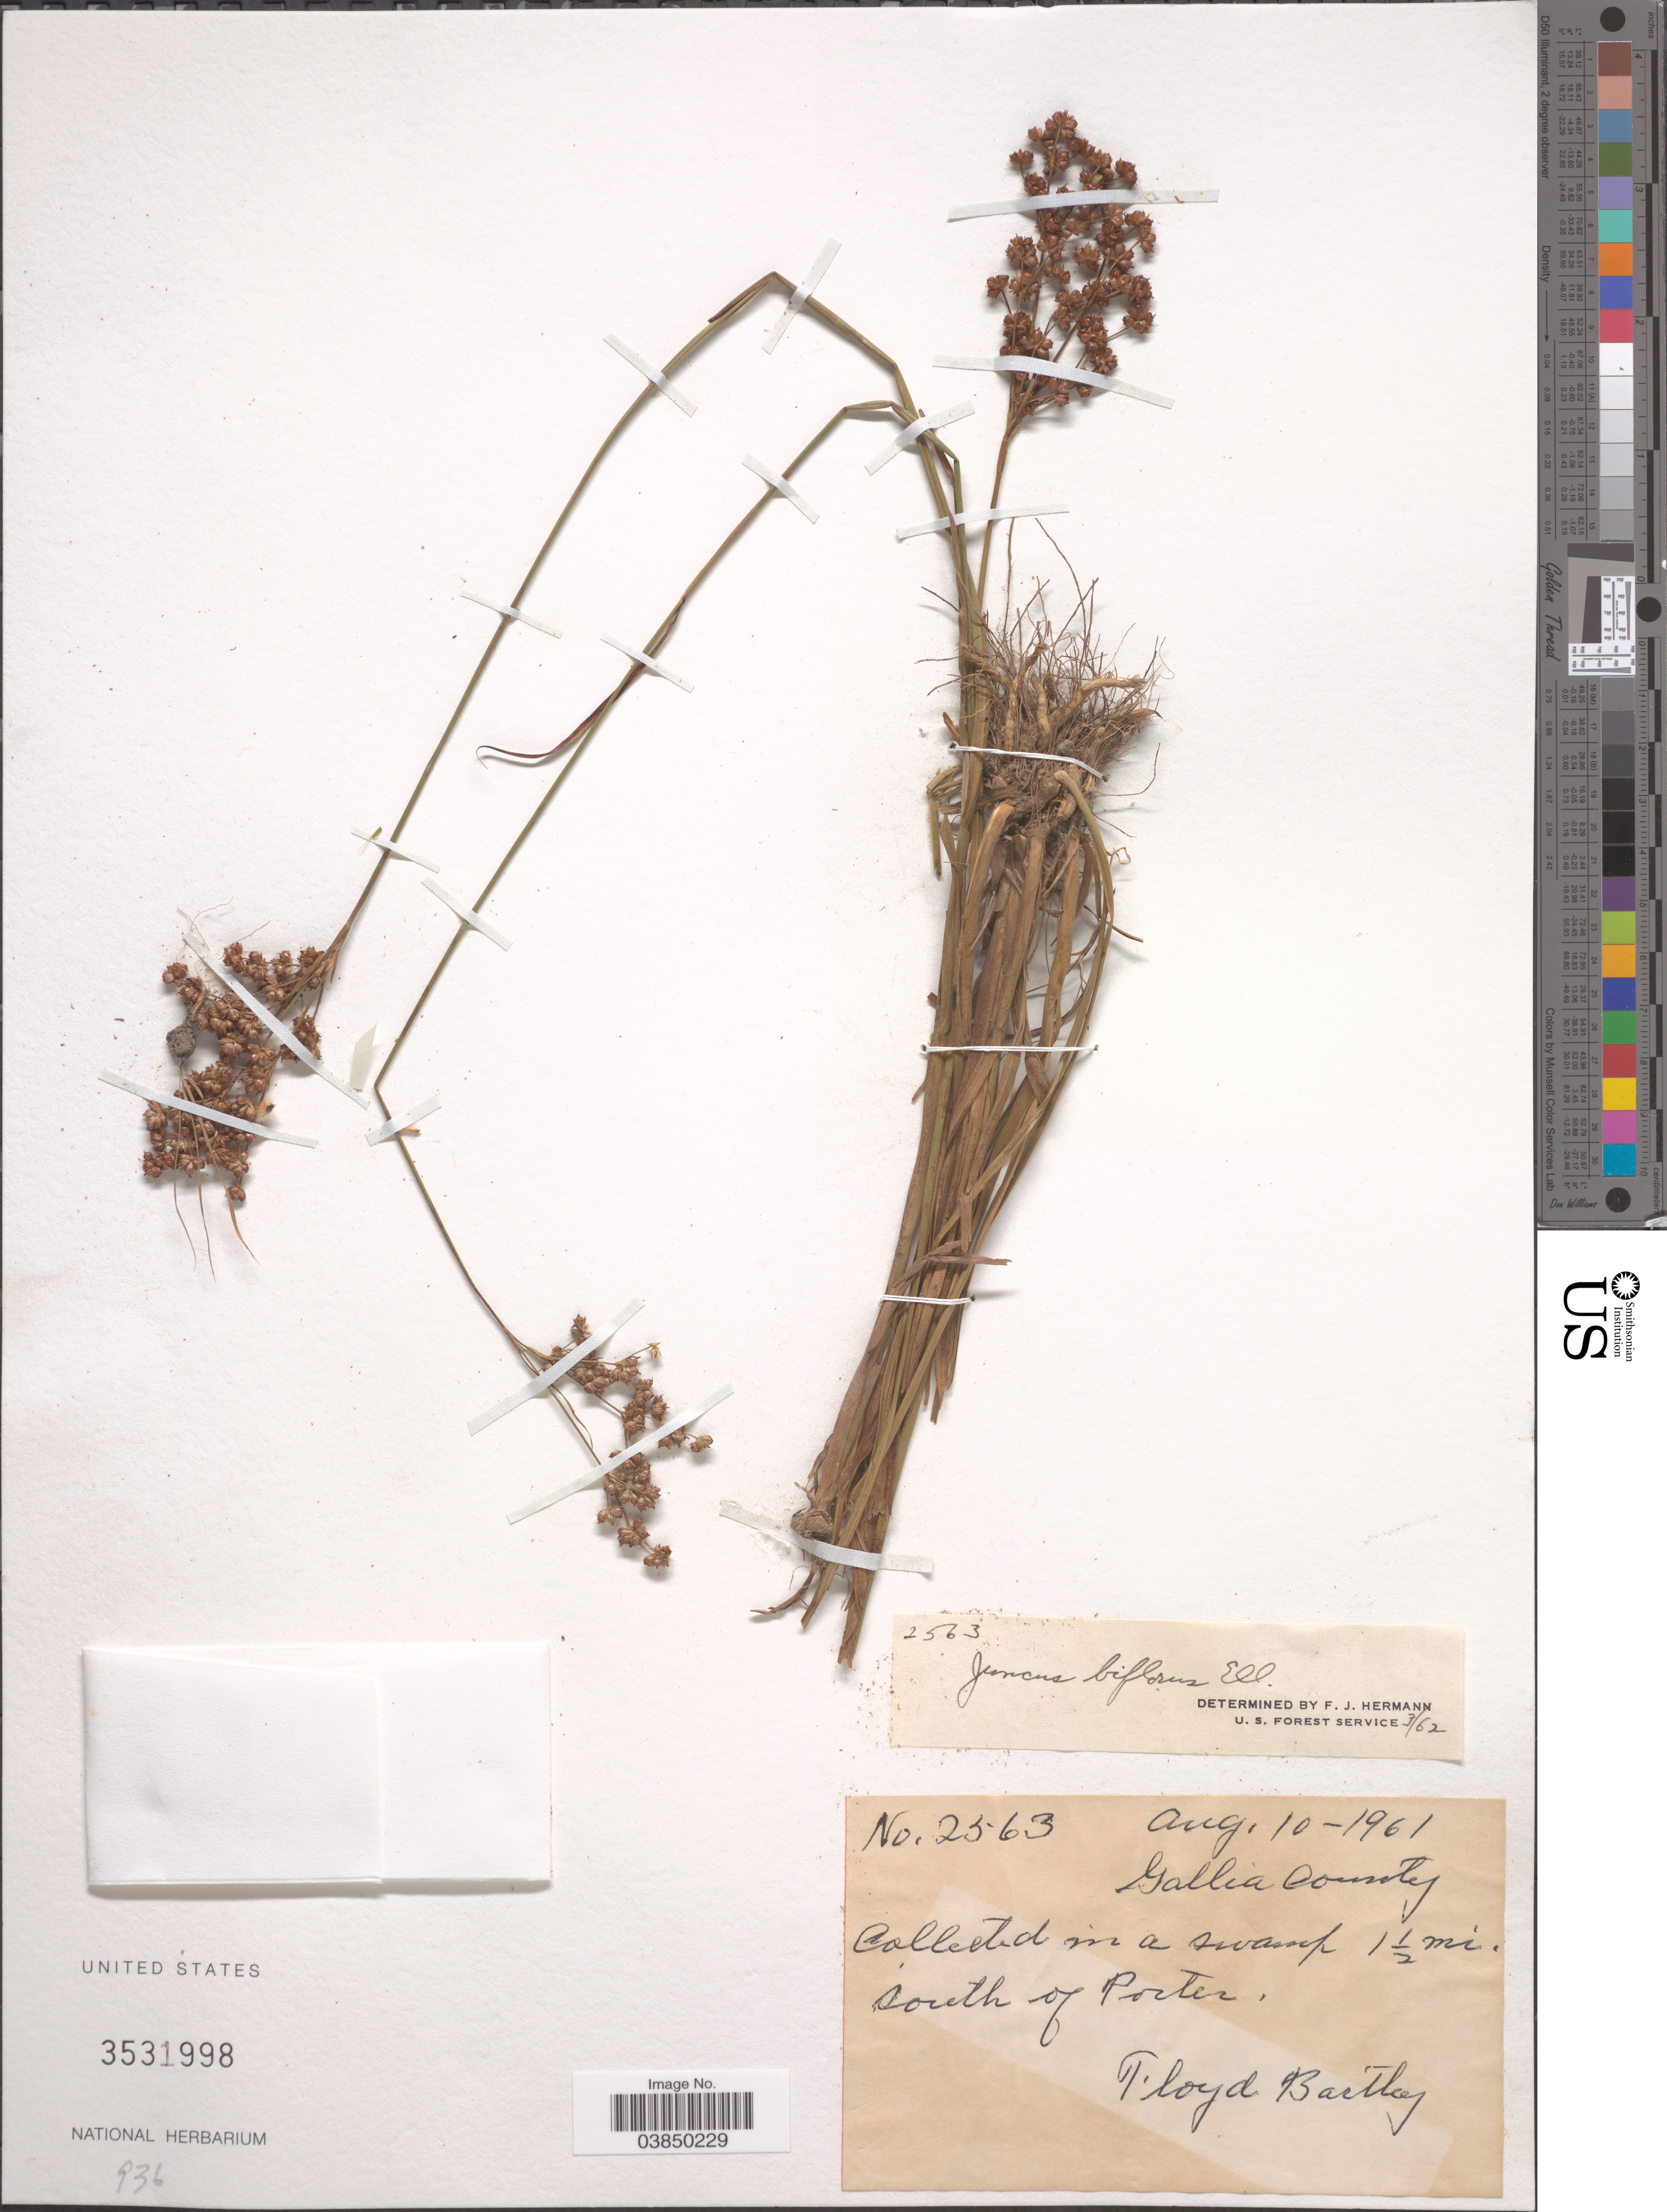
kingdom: Plantae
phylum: Tracheophyta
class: Liliopsida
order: Poales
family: Juncaceae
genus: Juncus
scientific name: Juncus biflorus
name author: Ell.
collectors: F. Bartley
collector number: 2563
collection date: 1961-08-10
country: United States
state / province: Ohio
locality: Gallia County. 1½ mi. south of Porter.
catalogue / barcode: US 3531998